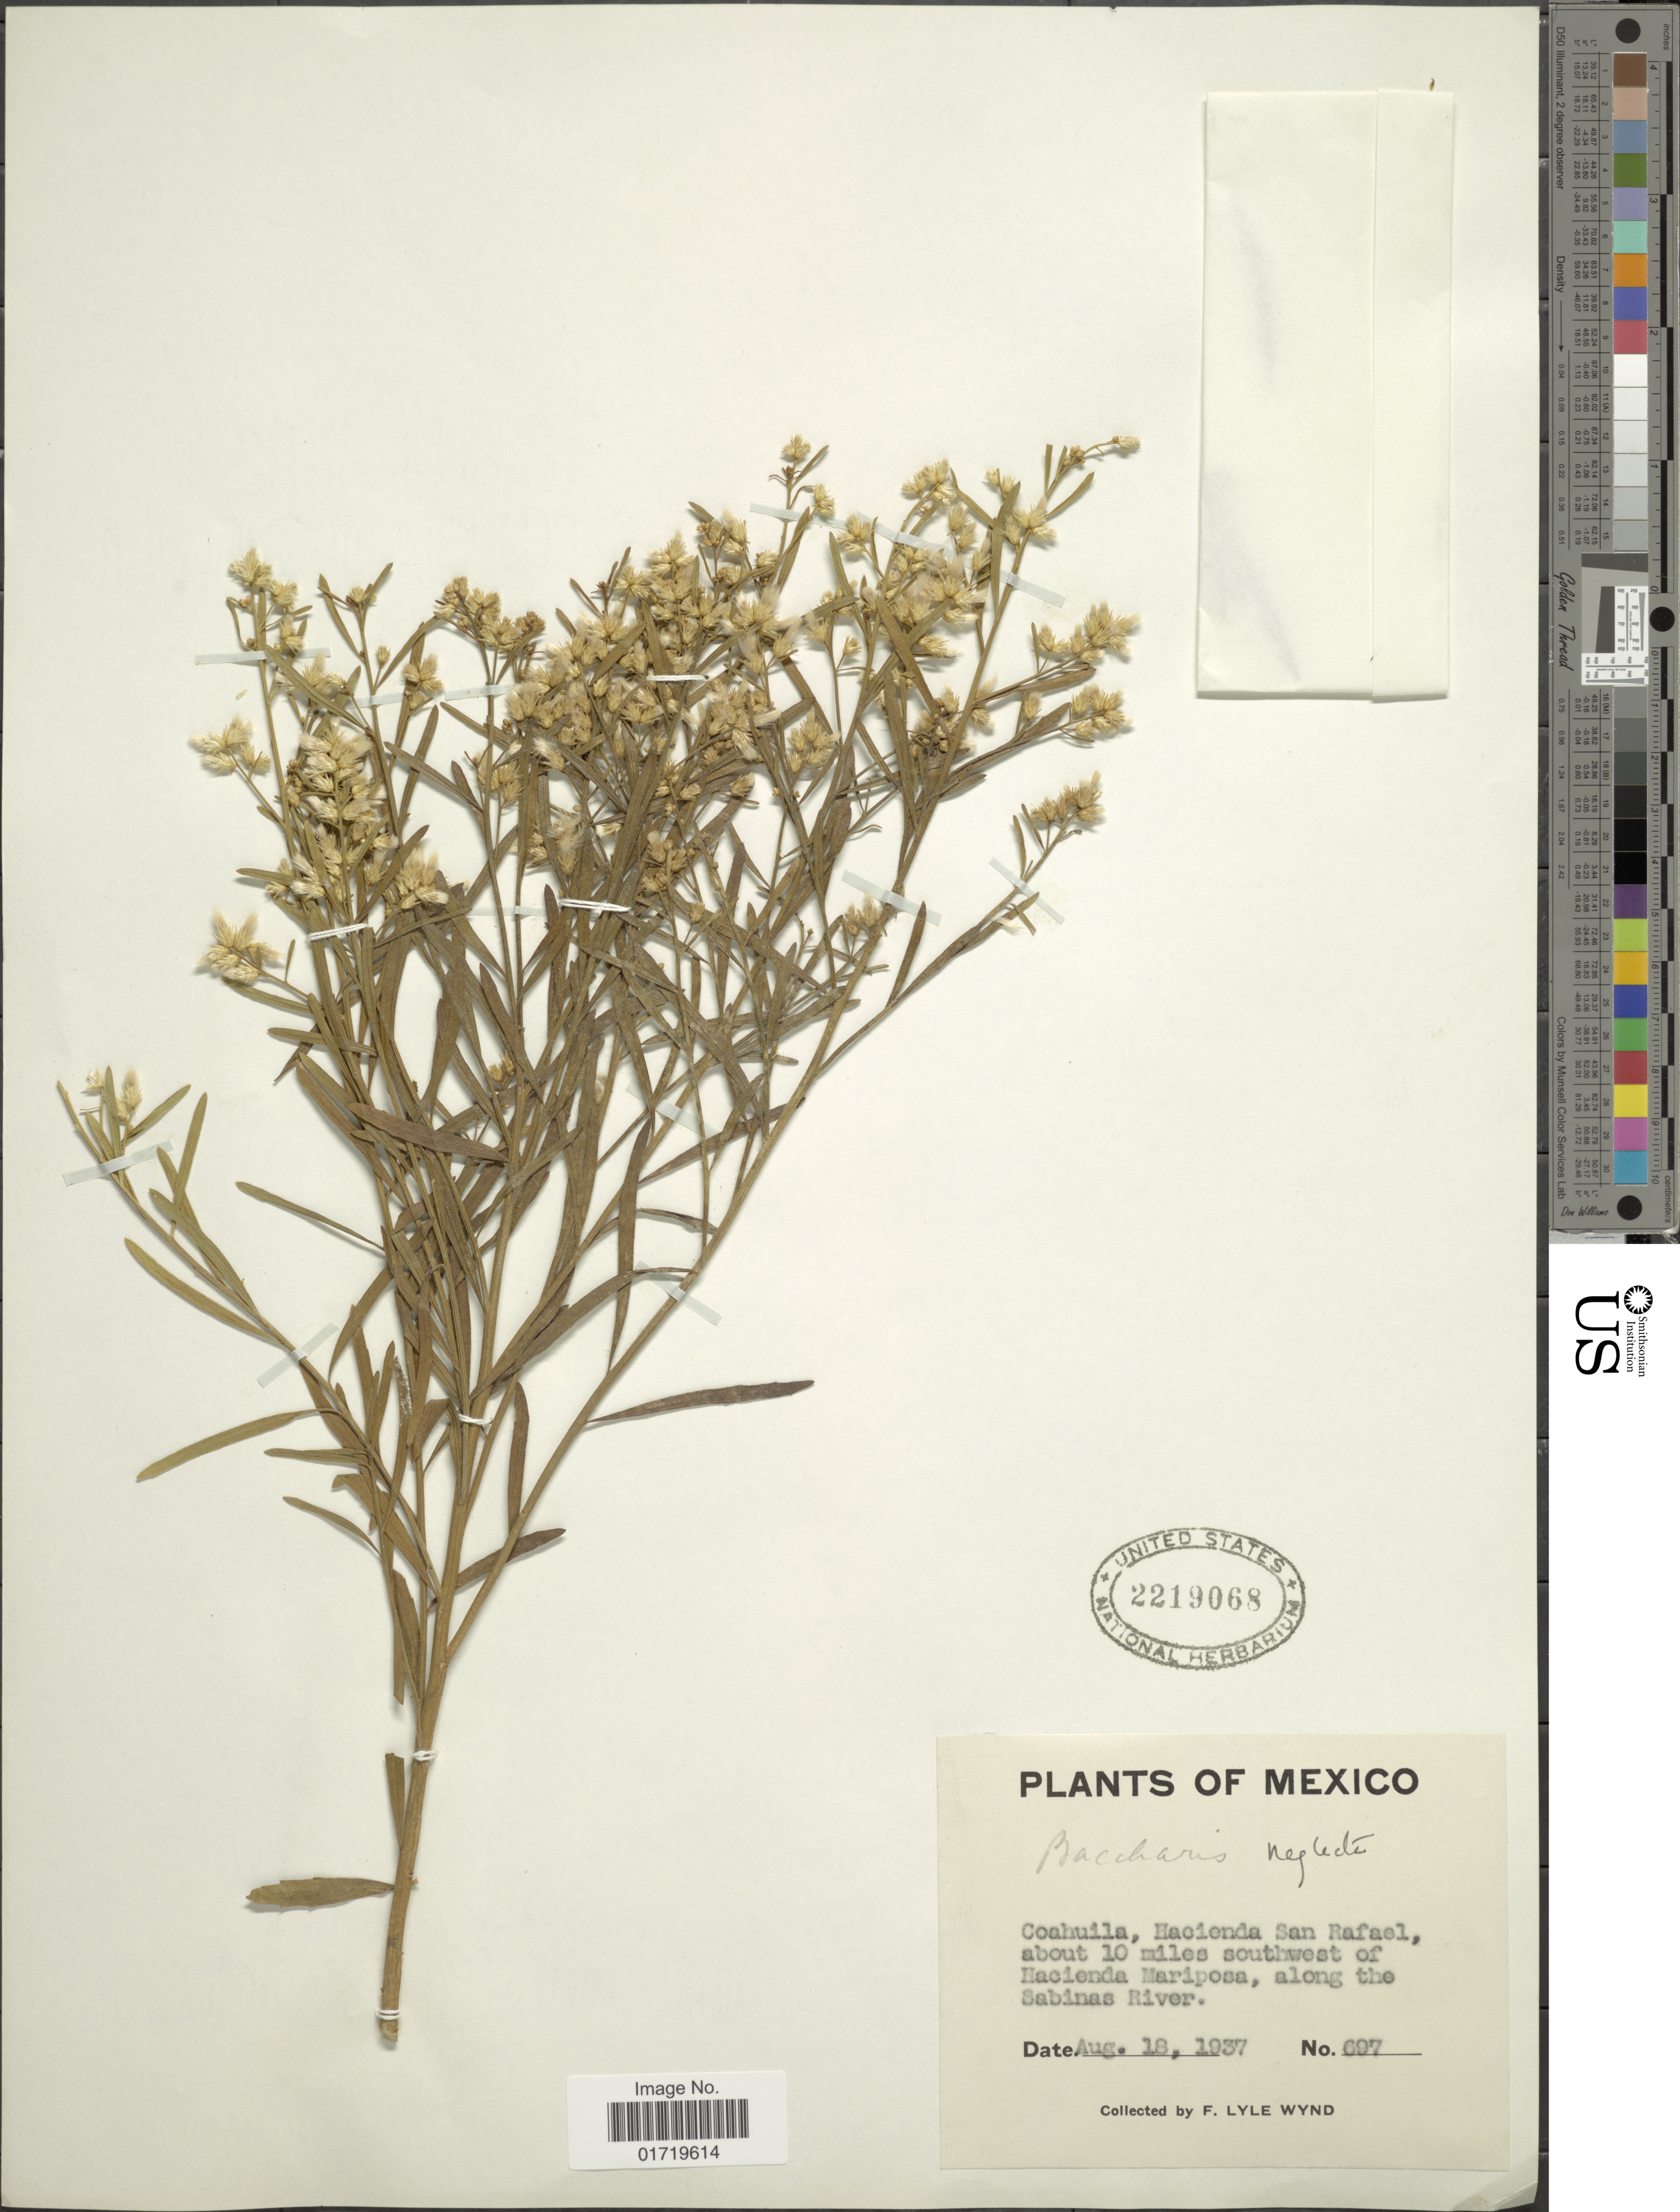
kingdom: Plantae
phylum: Tracheophyta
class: Magnoliopsida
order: Asterales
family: Asteraceae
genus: Baccharis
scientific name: Baccharis neglecta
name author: Britton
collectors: F. L. Wynd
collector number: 697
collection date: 1937-08-18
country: Mexico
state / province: Coahuila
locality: Coahuila, Hacienda San Rafael, about 10 miles southwest of Hacienda Mariposa, along the Sabinas River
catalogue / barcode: US 2219068